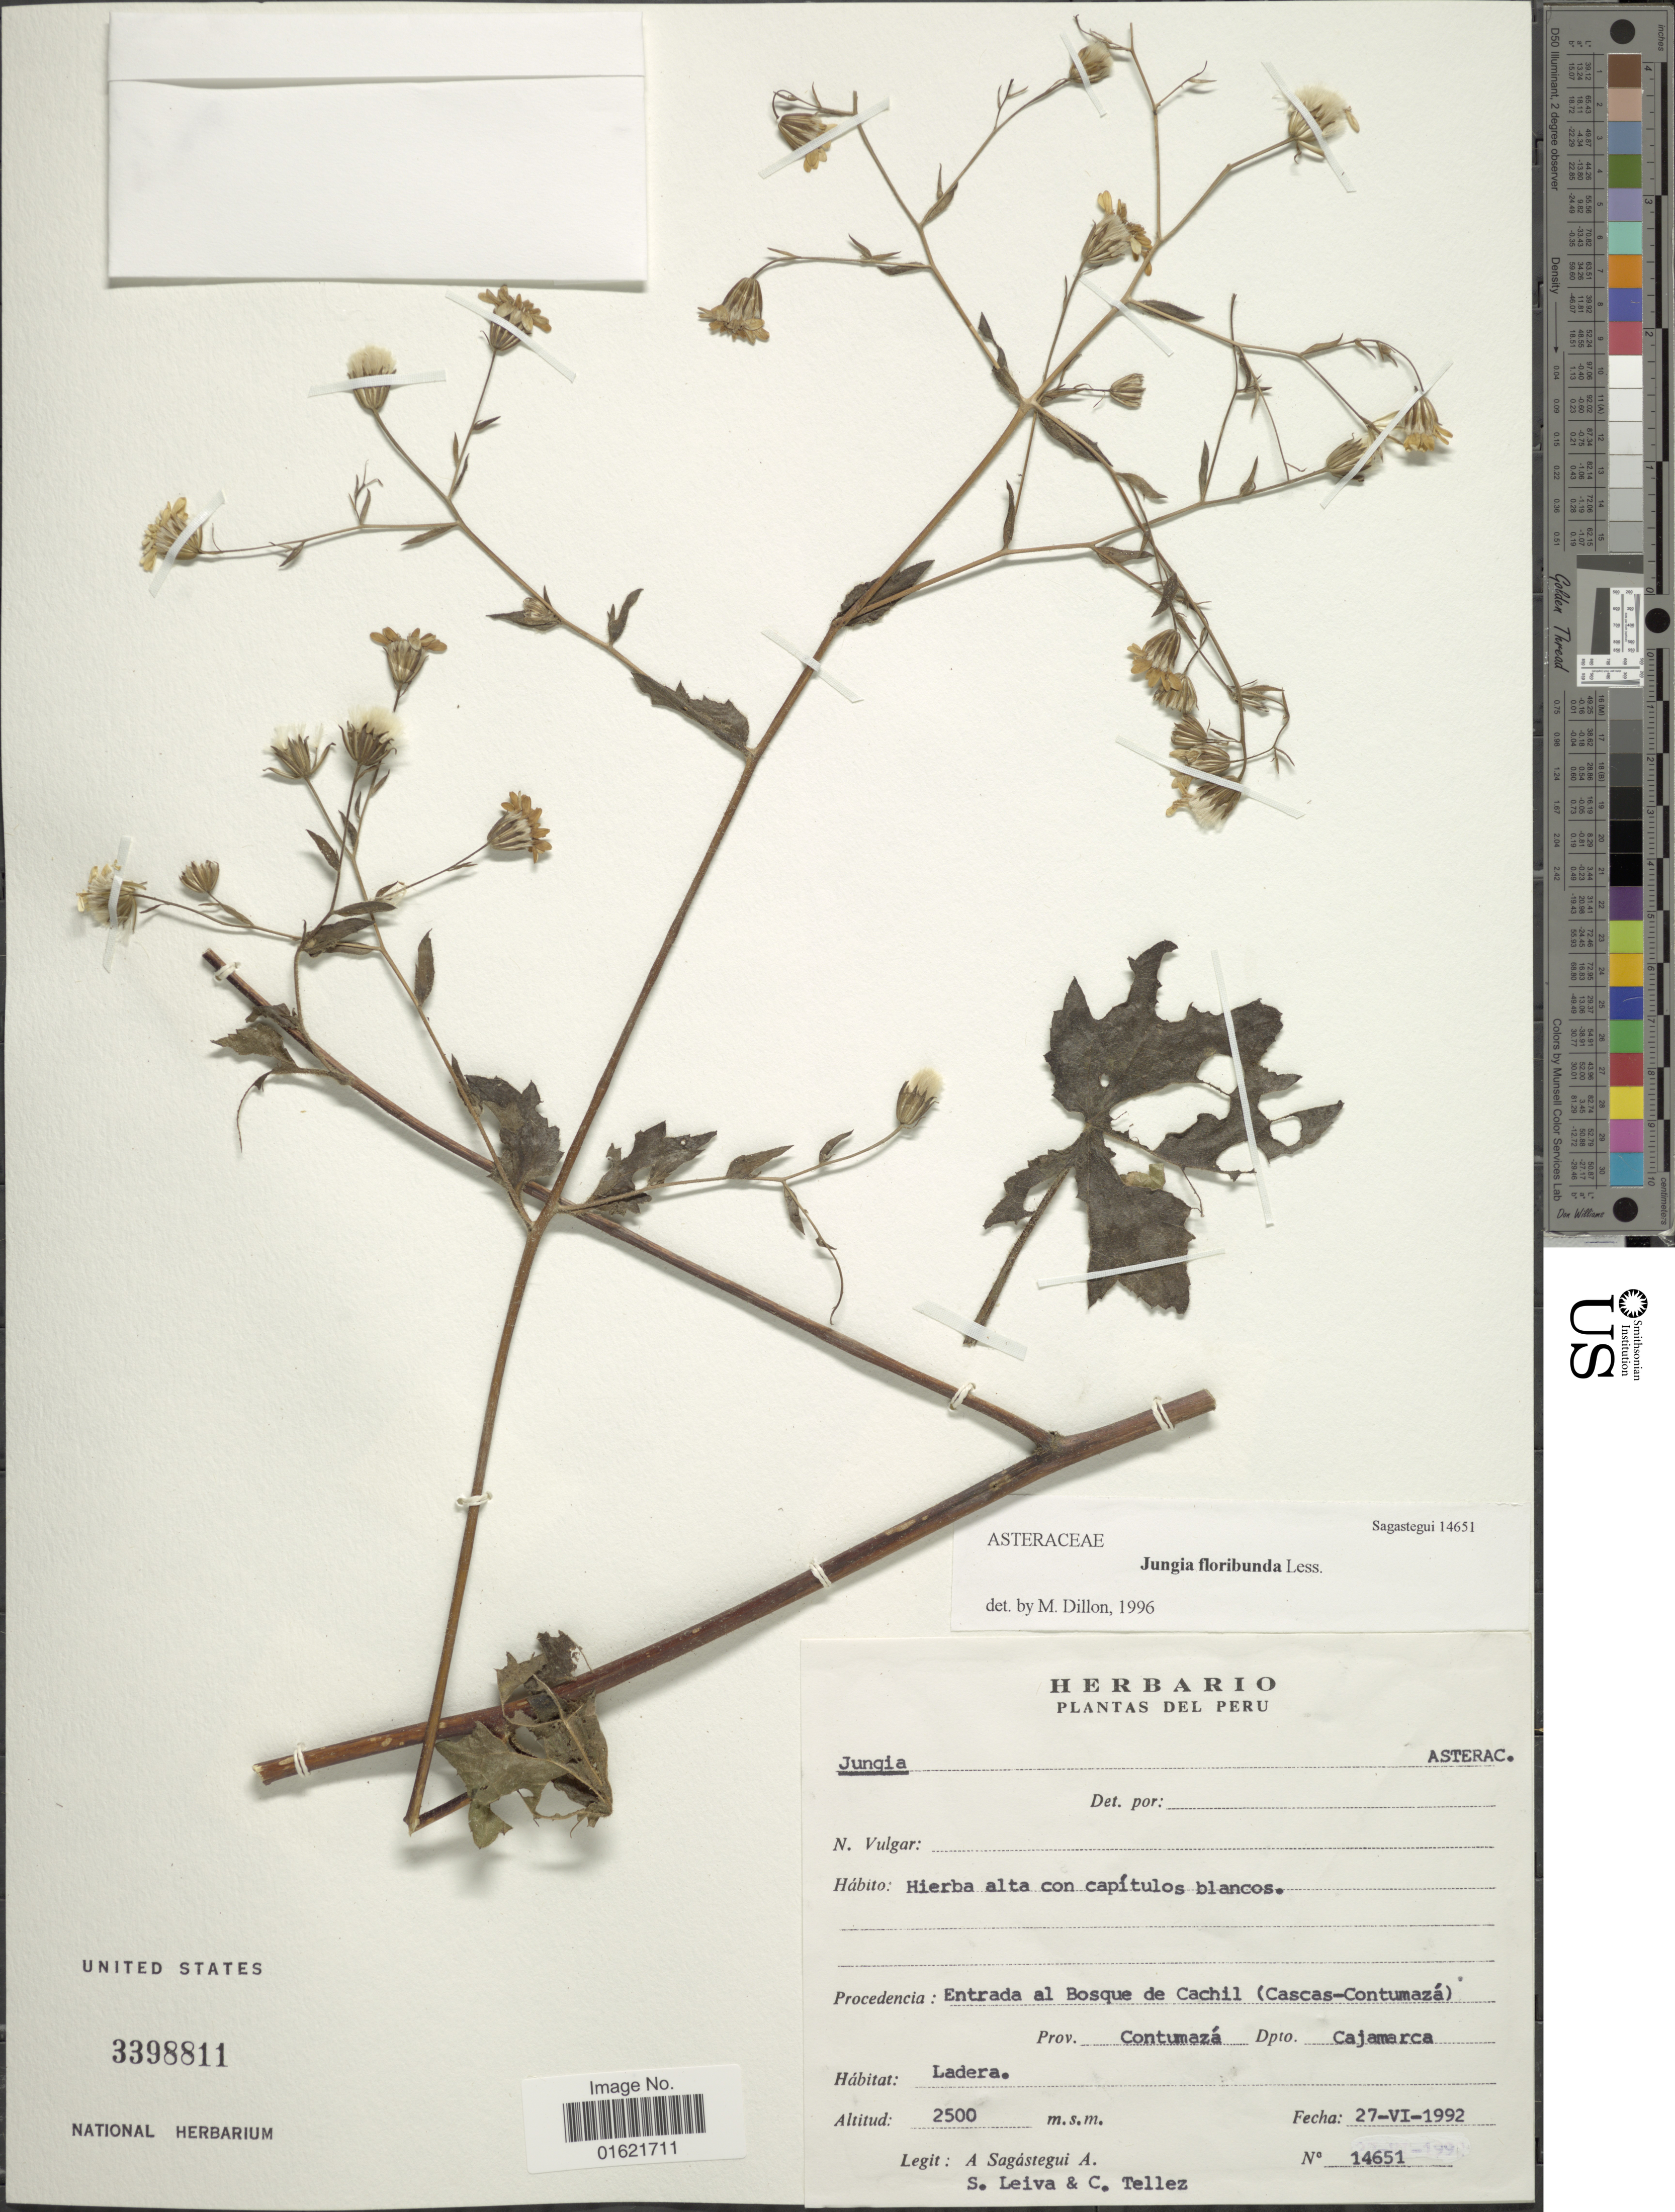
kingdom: Plantae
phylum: Tracheophyta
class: Magnoliopsida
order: Asterales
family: Asteraceae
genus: Jungia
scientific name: Jungia floribunda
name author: Less.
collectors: A. Sagástegui A., S. Leiva & C. Téllez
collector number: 14651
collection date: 1992-06-27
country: Peru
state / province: Cajamarca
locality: Entrada al Bosque de Cachil (Cascas-Contumazá). Prov. Contumazá, Dpto. Cajamarca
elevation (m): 2500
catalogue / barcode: US 3398811